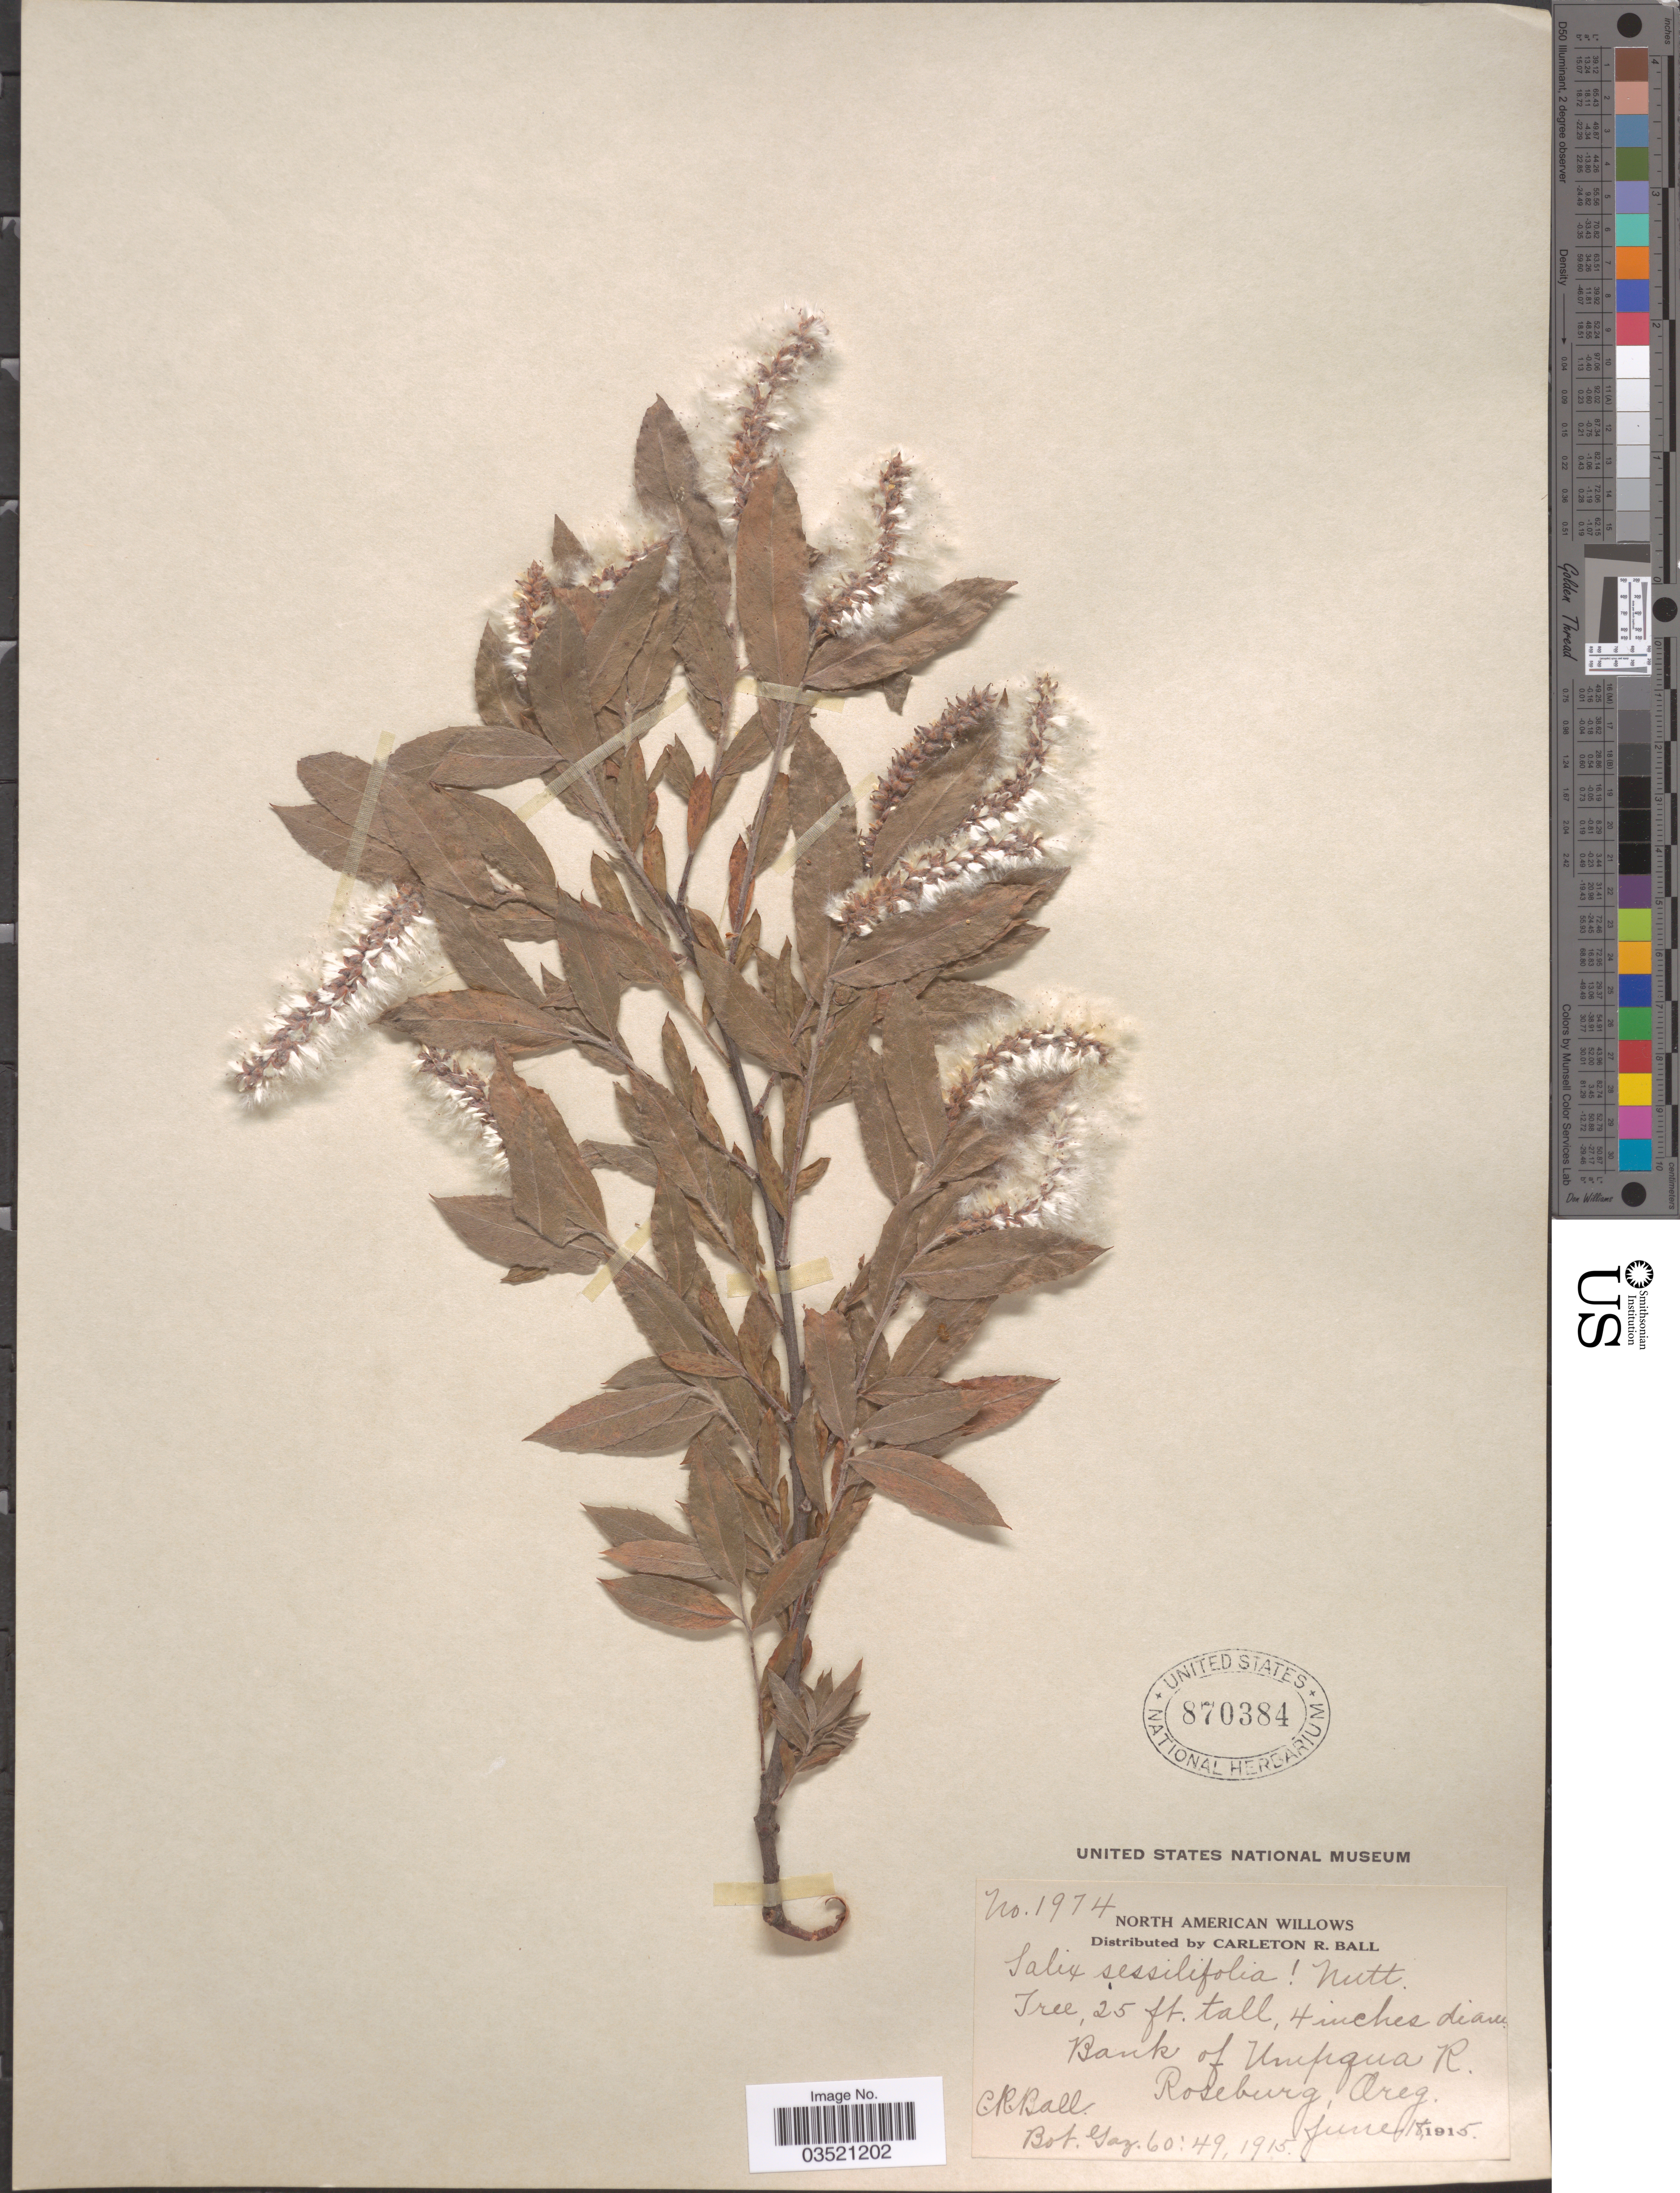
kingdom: Plantae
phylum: Tracheophyta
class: Magnoliopsida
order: Malpighiales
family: Salicaceae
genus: Salix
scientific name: Salix sessilifolia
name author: Nutt.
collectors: C. R. Ball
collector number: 1974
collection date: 1915-06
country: United States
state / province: Oregon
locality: Bank of Umpqua R. Roseburg.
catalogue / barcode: US 870384